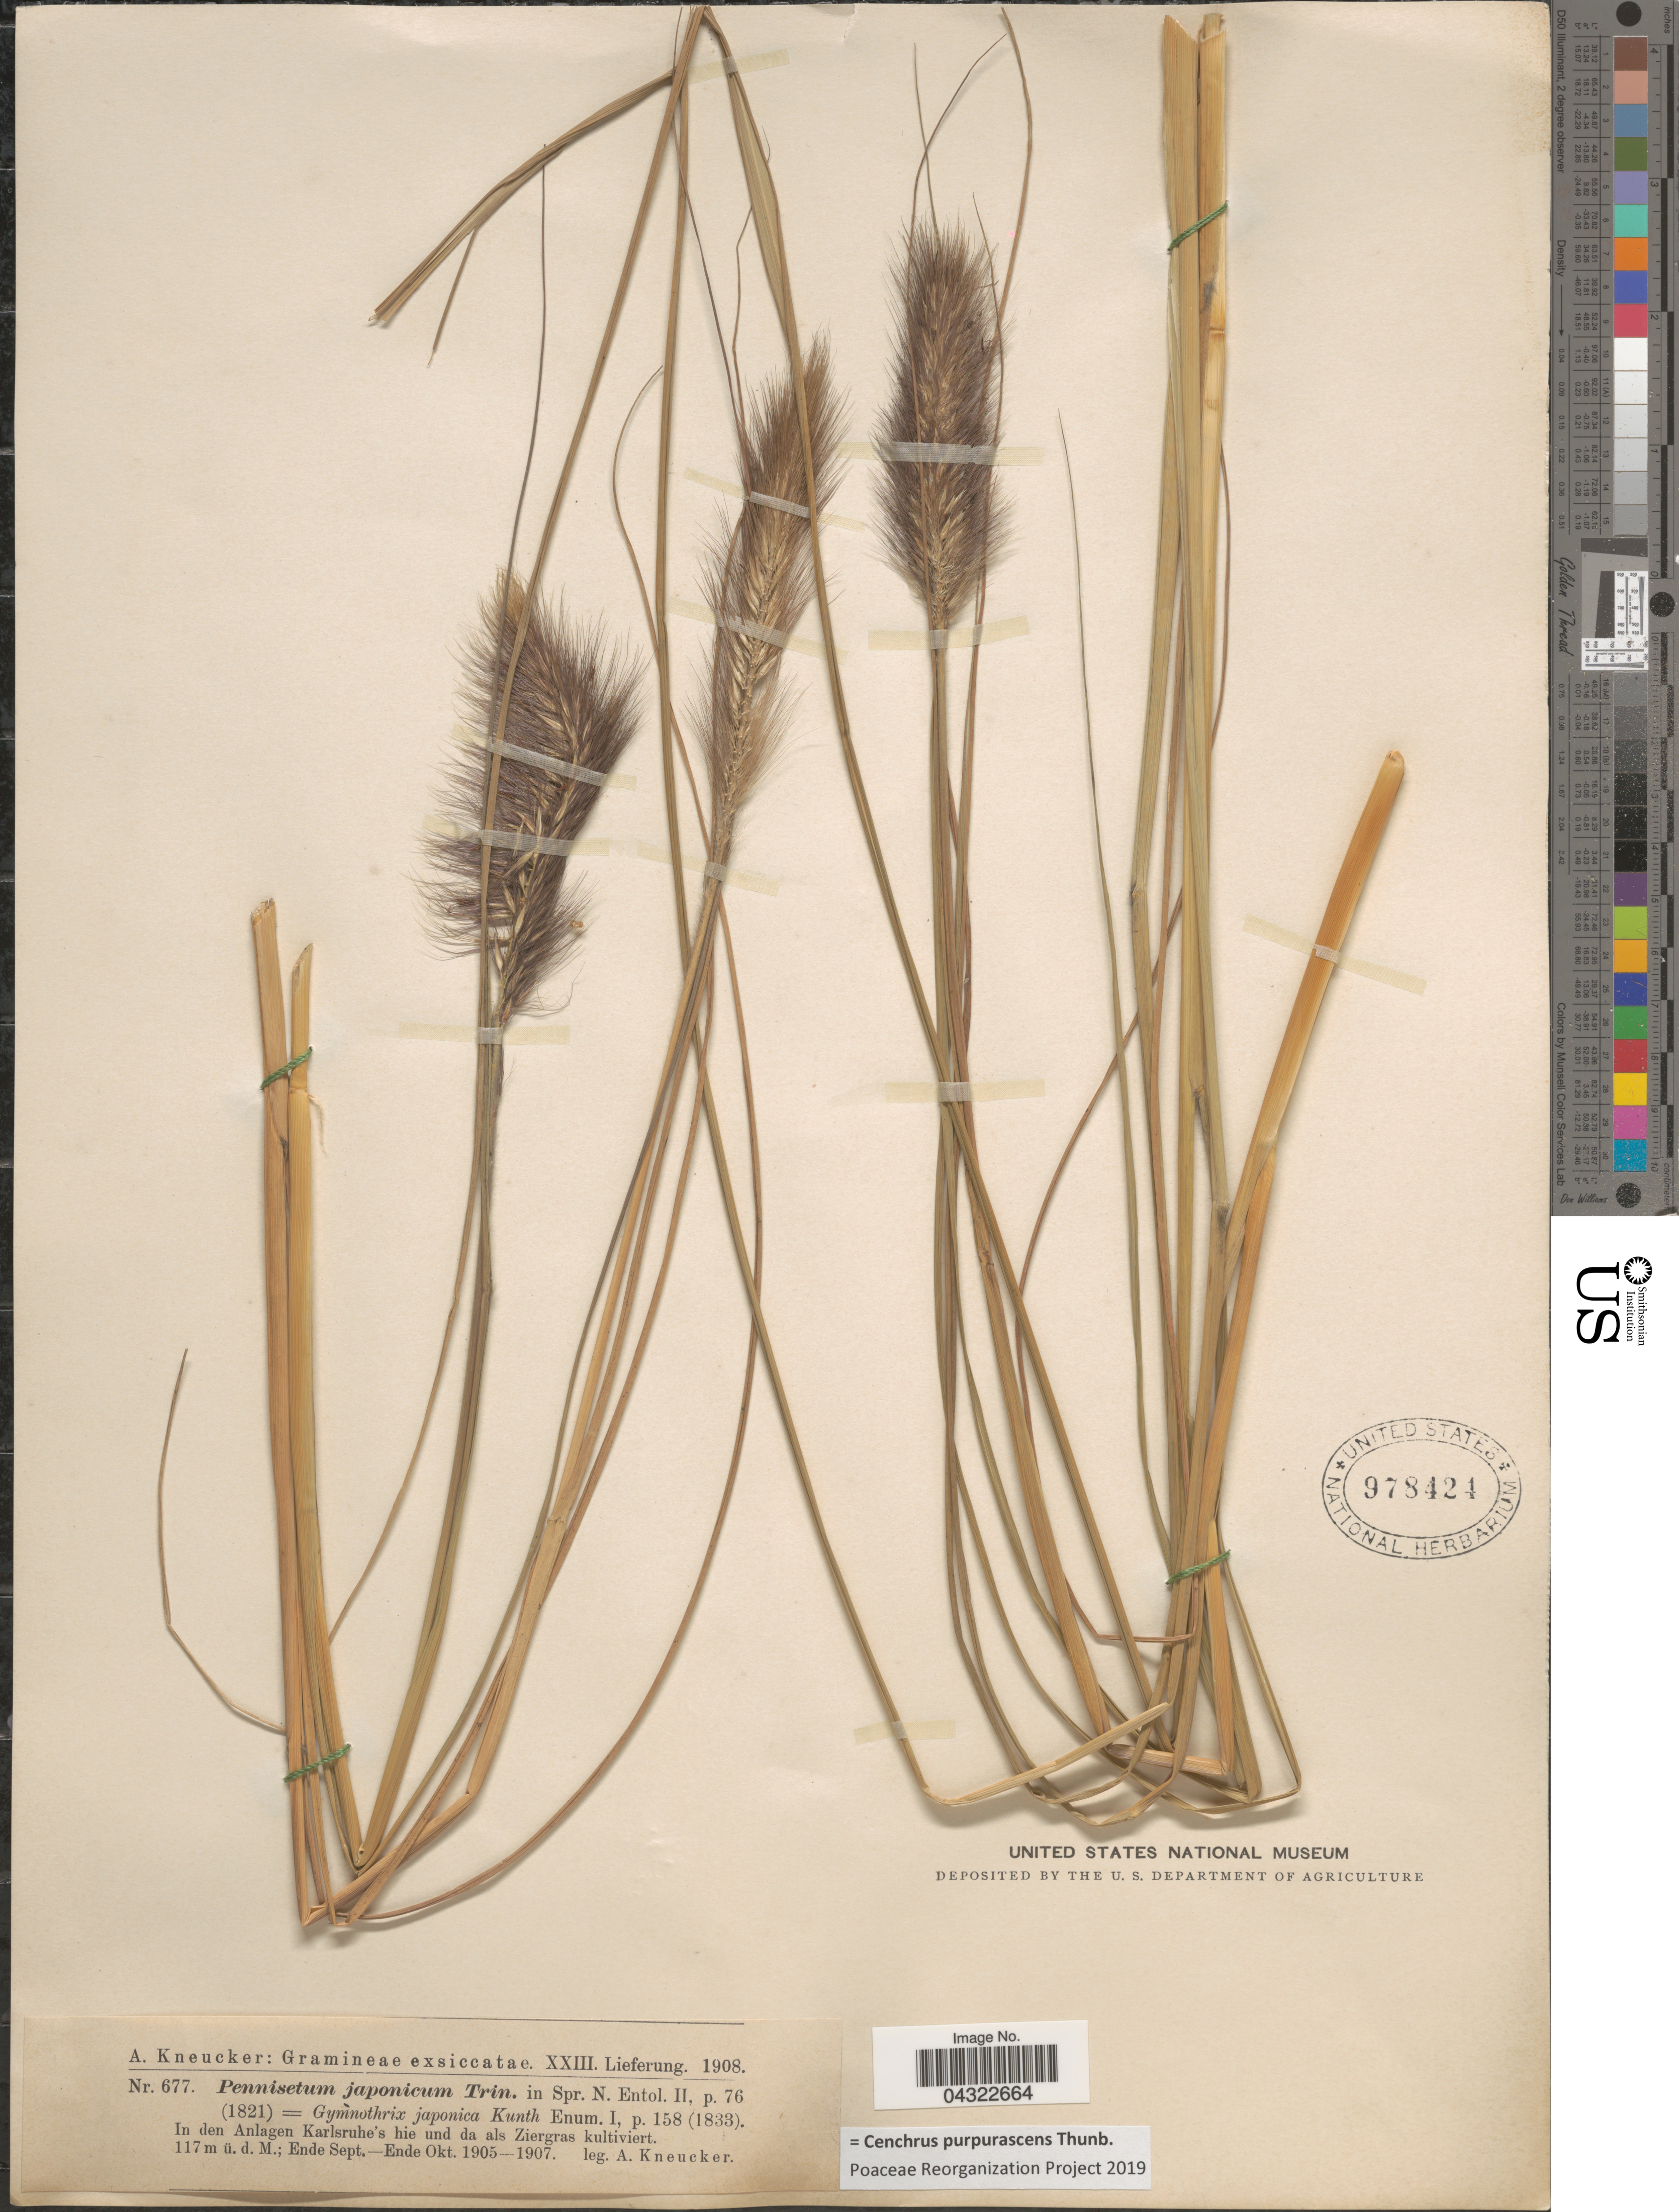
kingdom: Plantae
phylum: Tracheophyta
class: Liliopsida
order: Poales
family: Poaceae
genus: Cenchrus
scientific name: Cenchrus purpurascens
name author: Thunb.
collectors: A. Kneucker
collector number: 677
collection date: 1905-09/1907-10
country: Germany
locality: In den Anlagen Karlsruhe's hie und da als Ziergras kultiviert.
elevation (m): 117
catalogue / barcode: US 978424